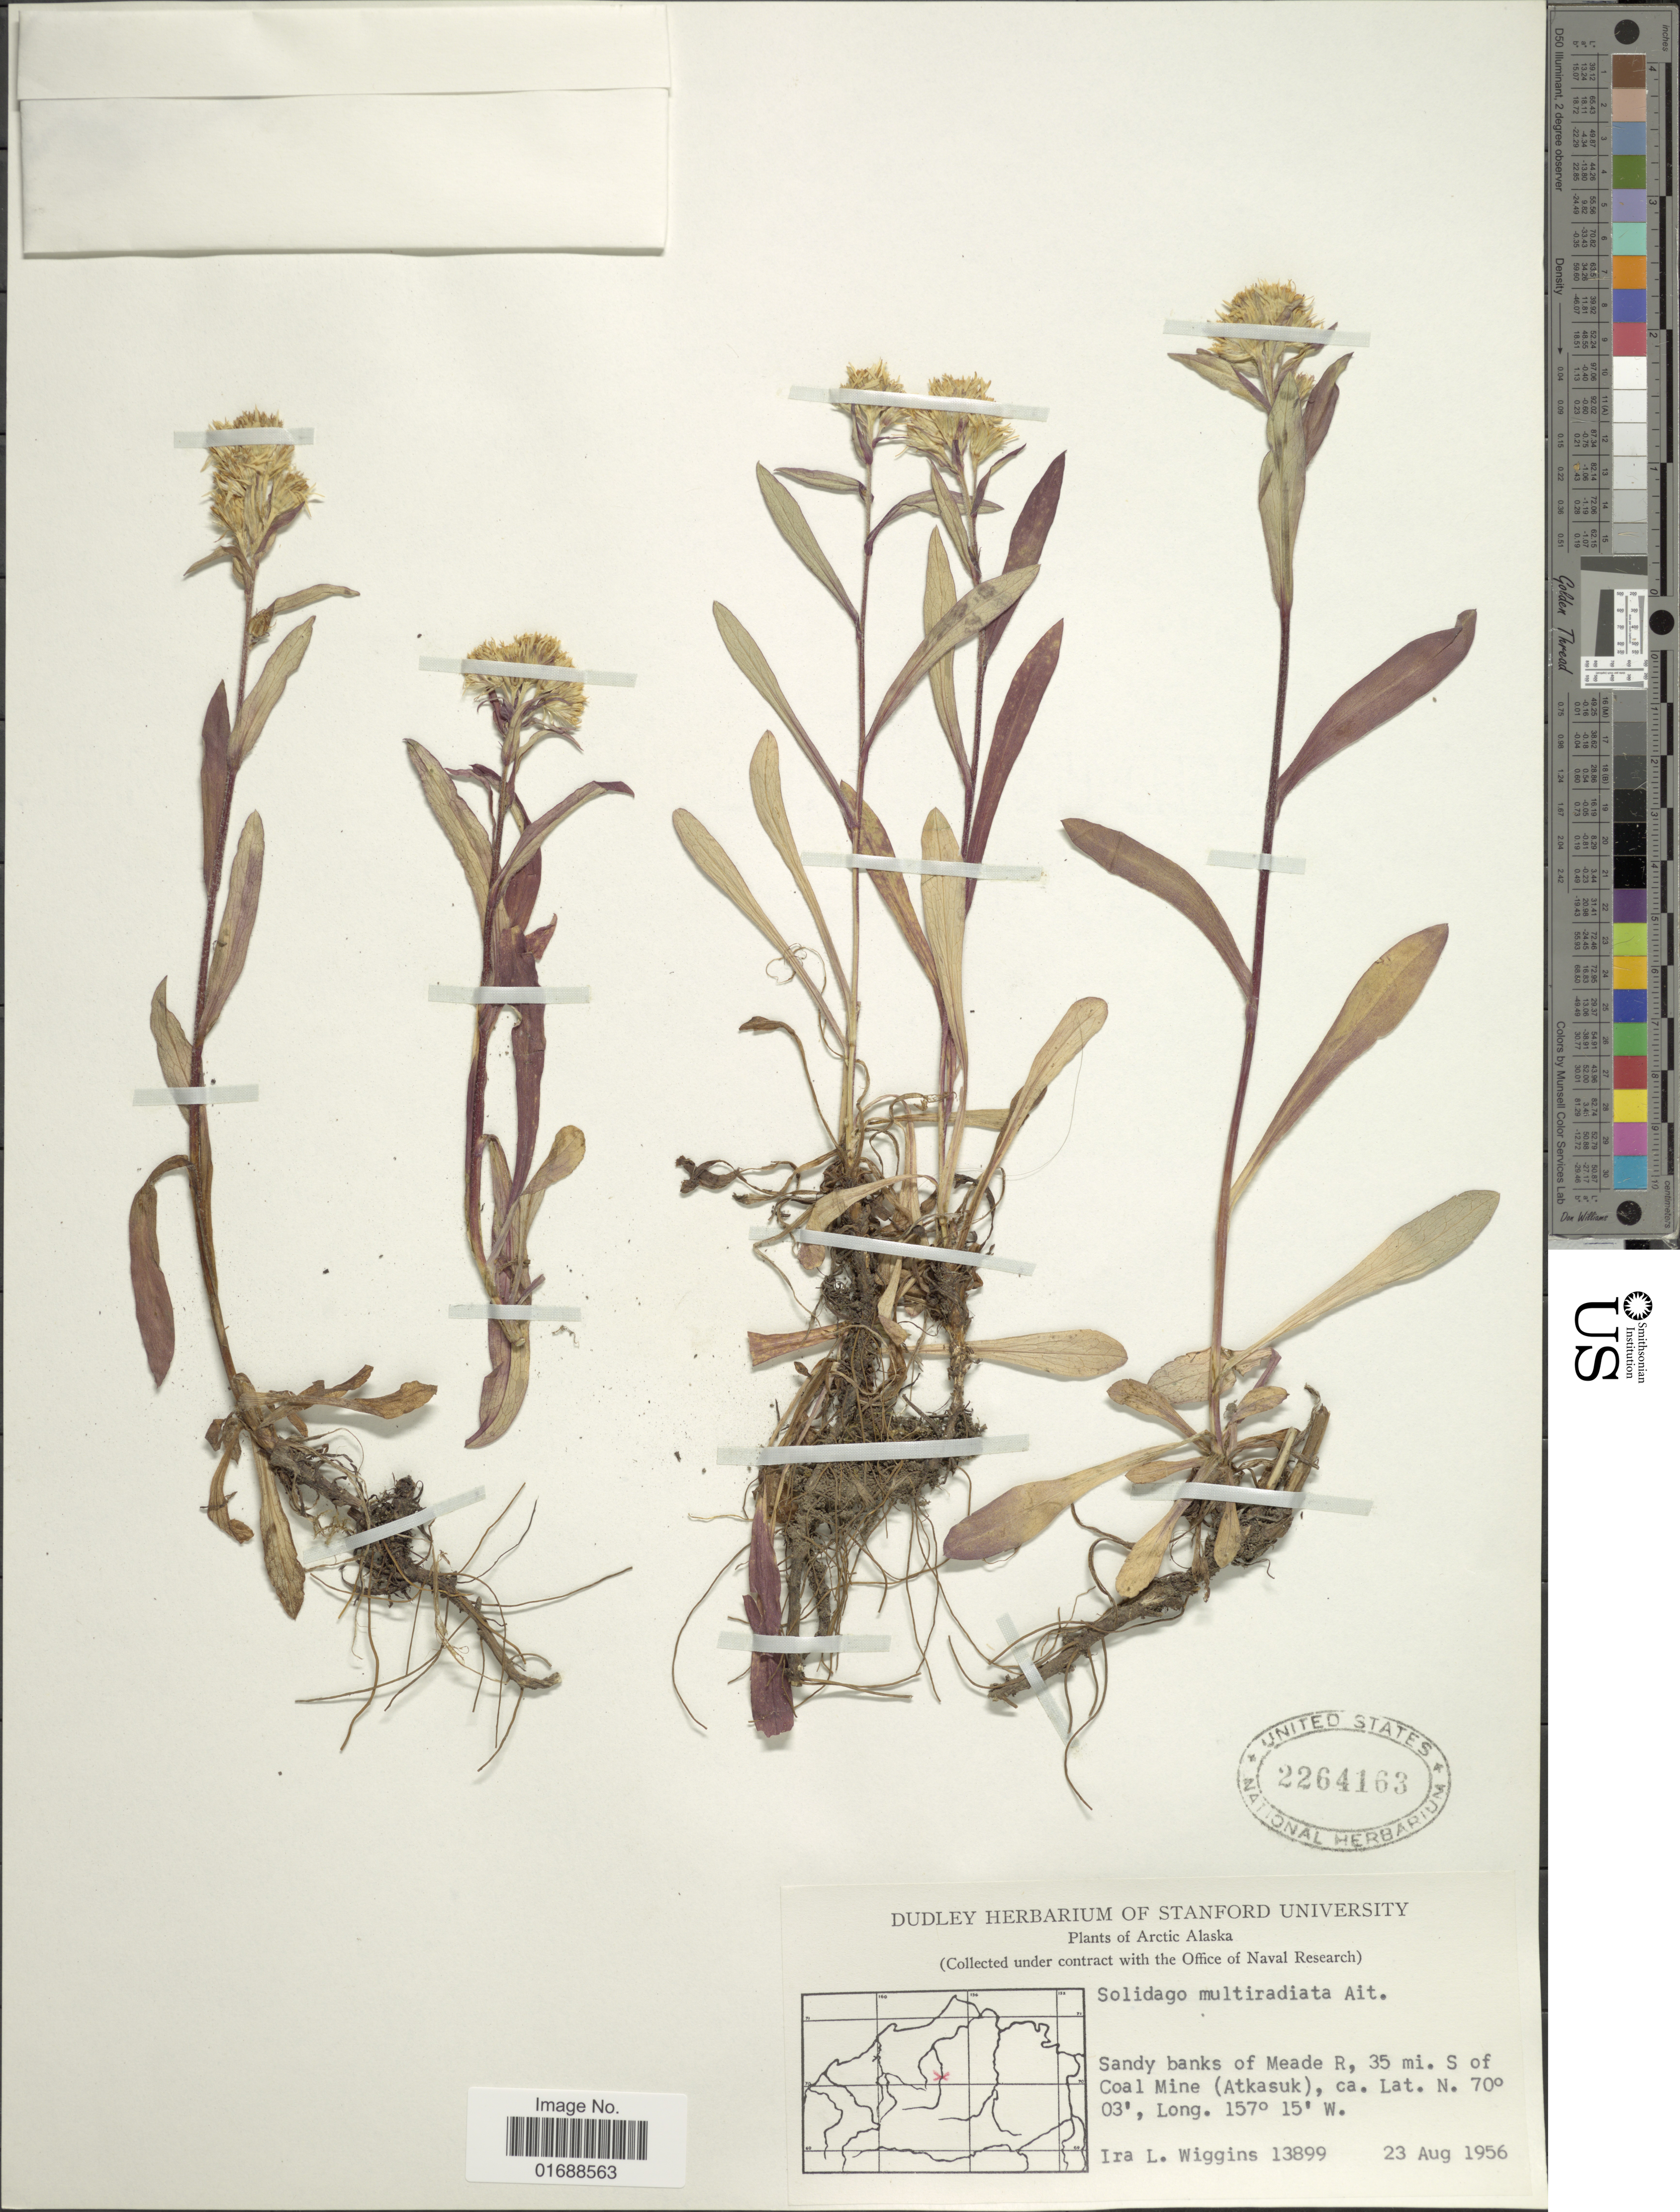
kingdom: Plantae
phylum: Tracheophyta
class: Magnoliopsida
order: Asterales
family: Asteraceae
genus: Solidago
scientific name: Solidago multiradiata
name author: Aiton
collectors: I. L. Wiggins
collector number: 13899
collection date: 1956-08-23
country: United States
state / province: Alaska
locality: Arctic Alaska, Sandy banks of Meade R. 35 mi. S of Coal Mine (Atkasuk)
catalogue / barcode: US 2264163